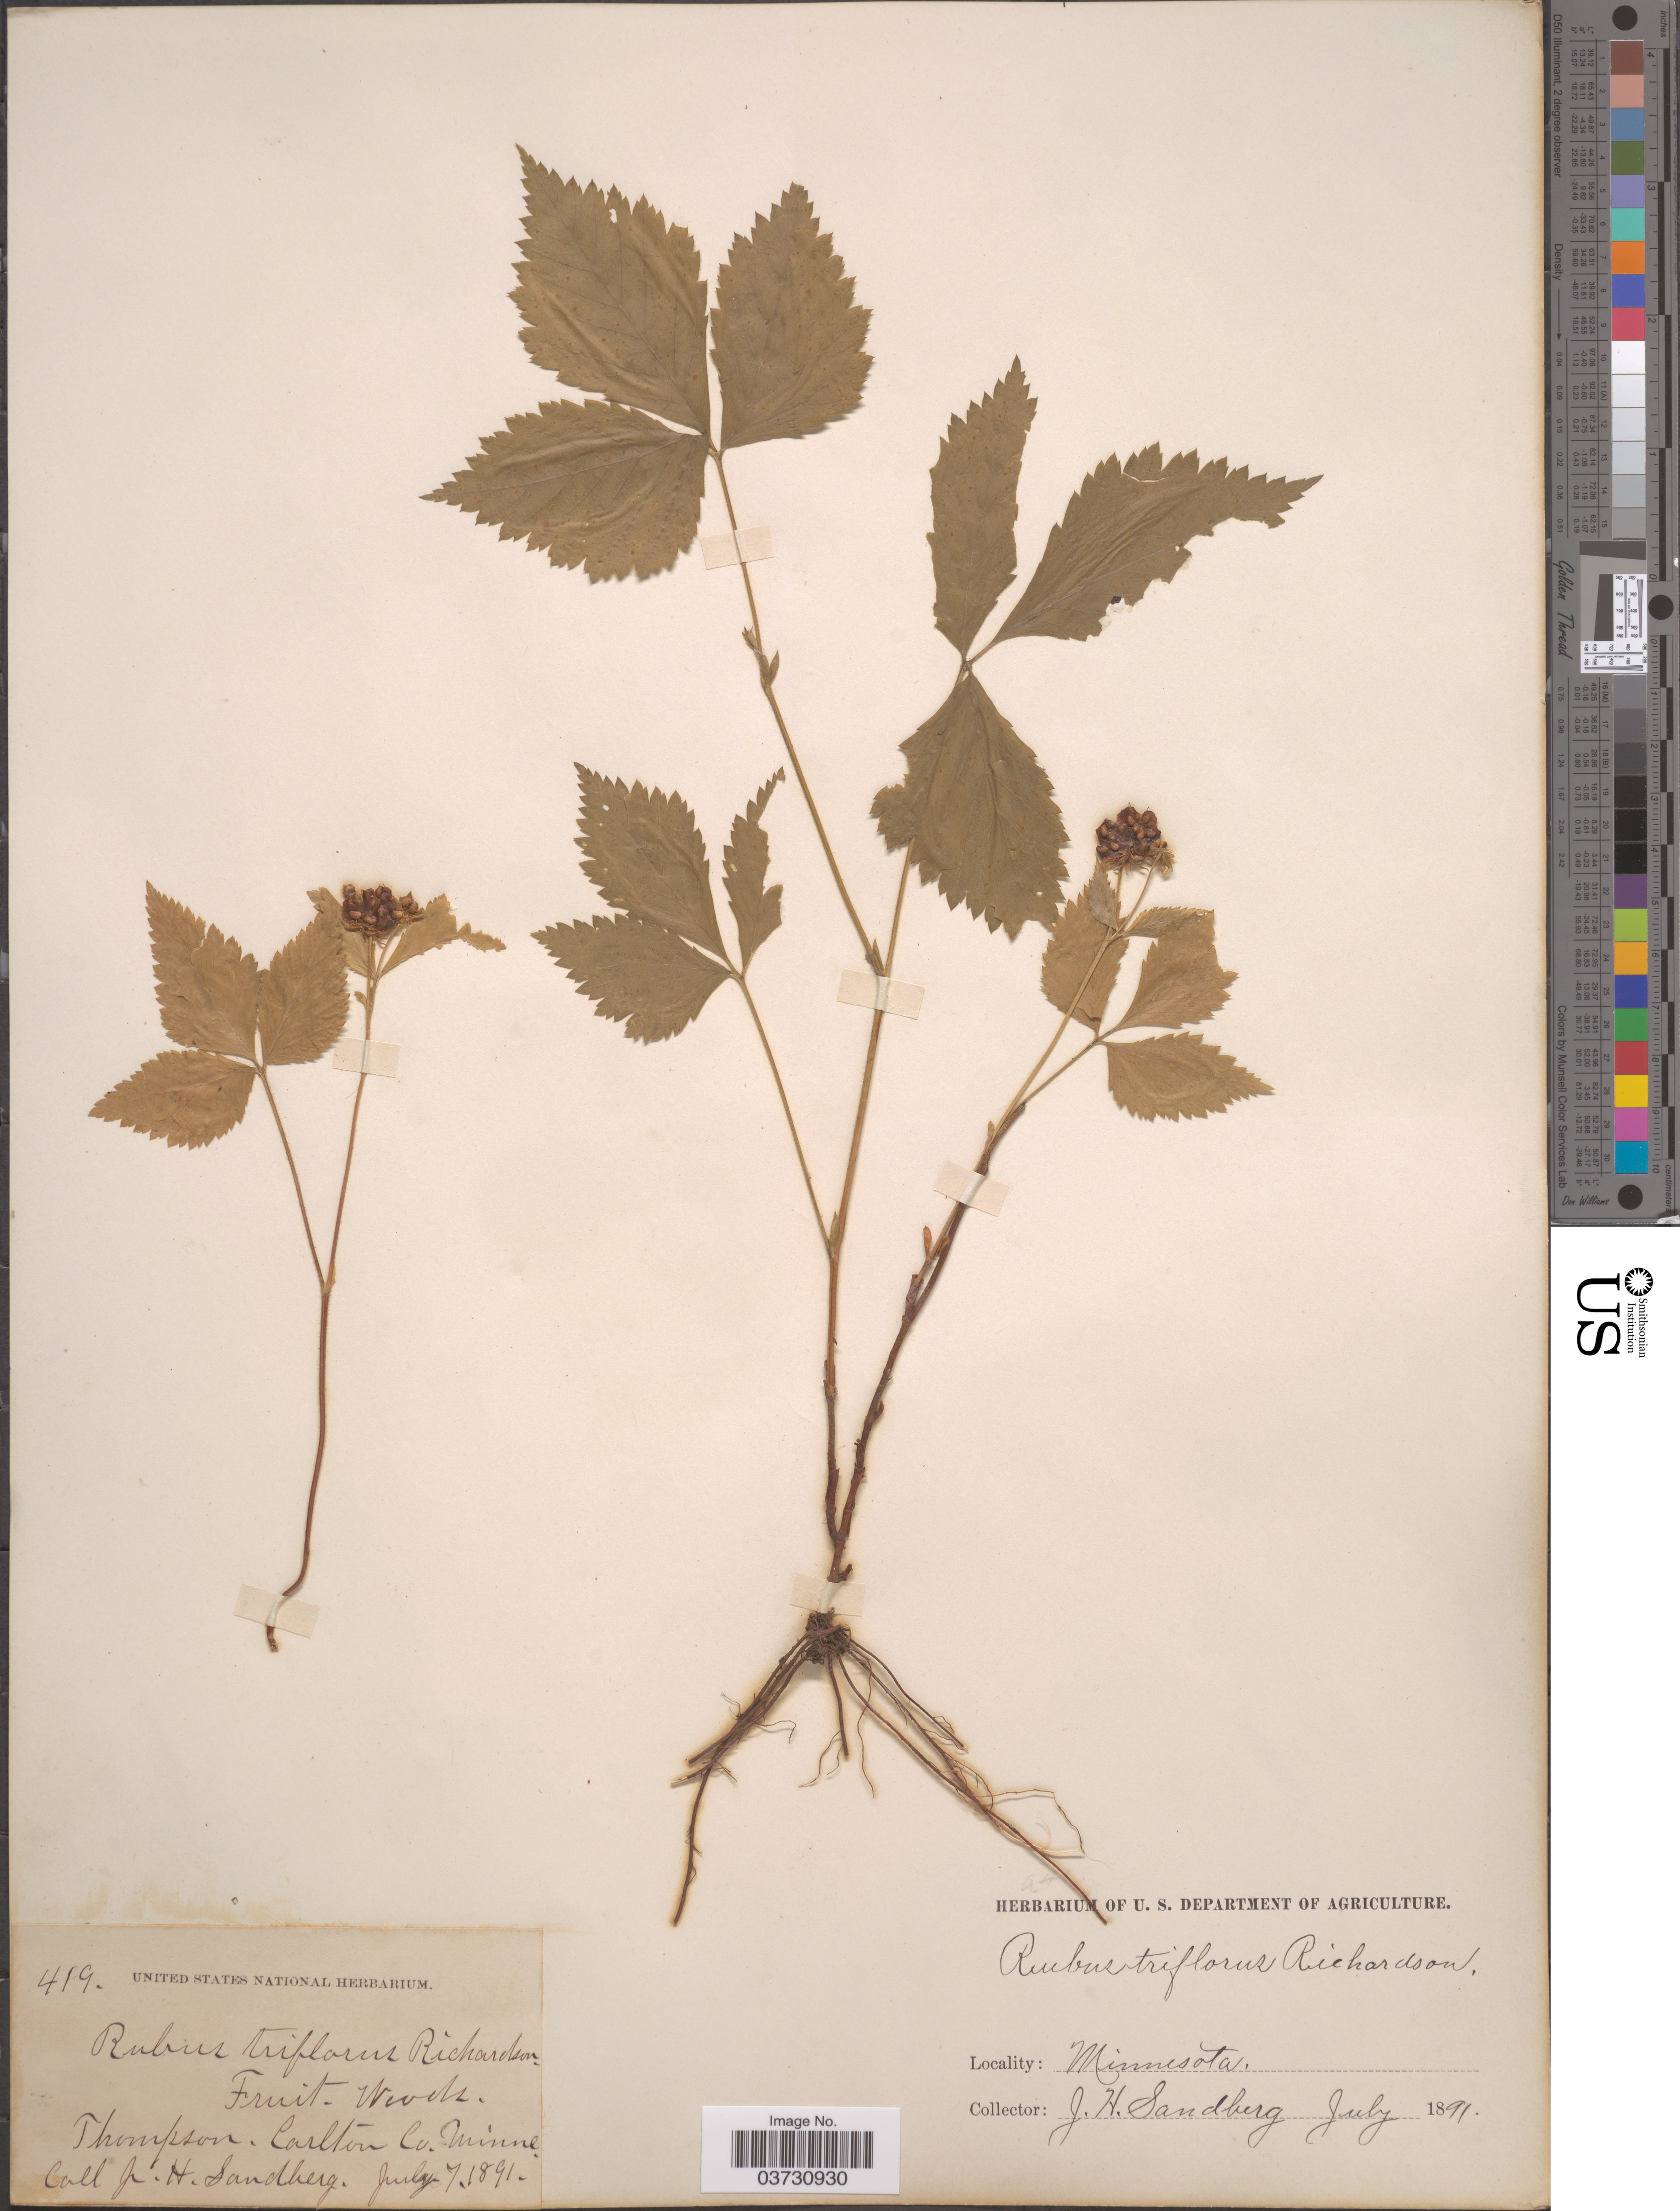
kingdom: Plantae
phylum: Tracheophyta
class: Magnoliopsida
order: Rosales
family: Rosaceae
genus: Rubus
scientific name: Rubus pubescens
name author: Raf.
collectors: J. H. Sandberg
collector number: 419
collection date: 1891-07-07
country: United States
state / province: Minnesota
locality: Thompson. Carlton Co.